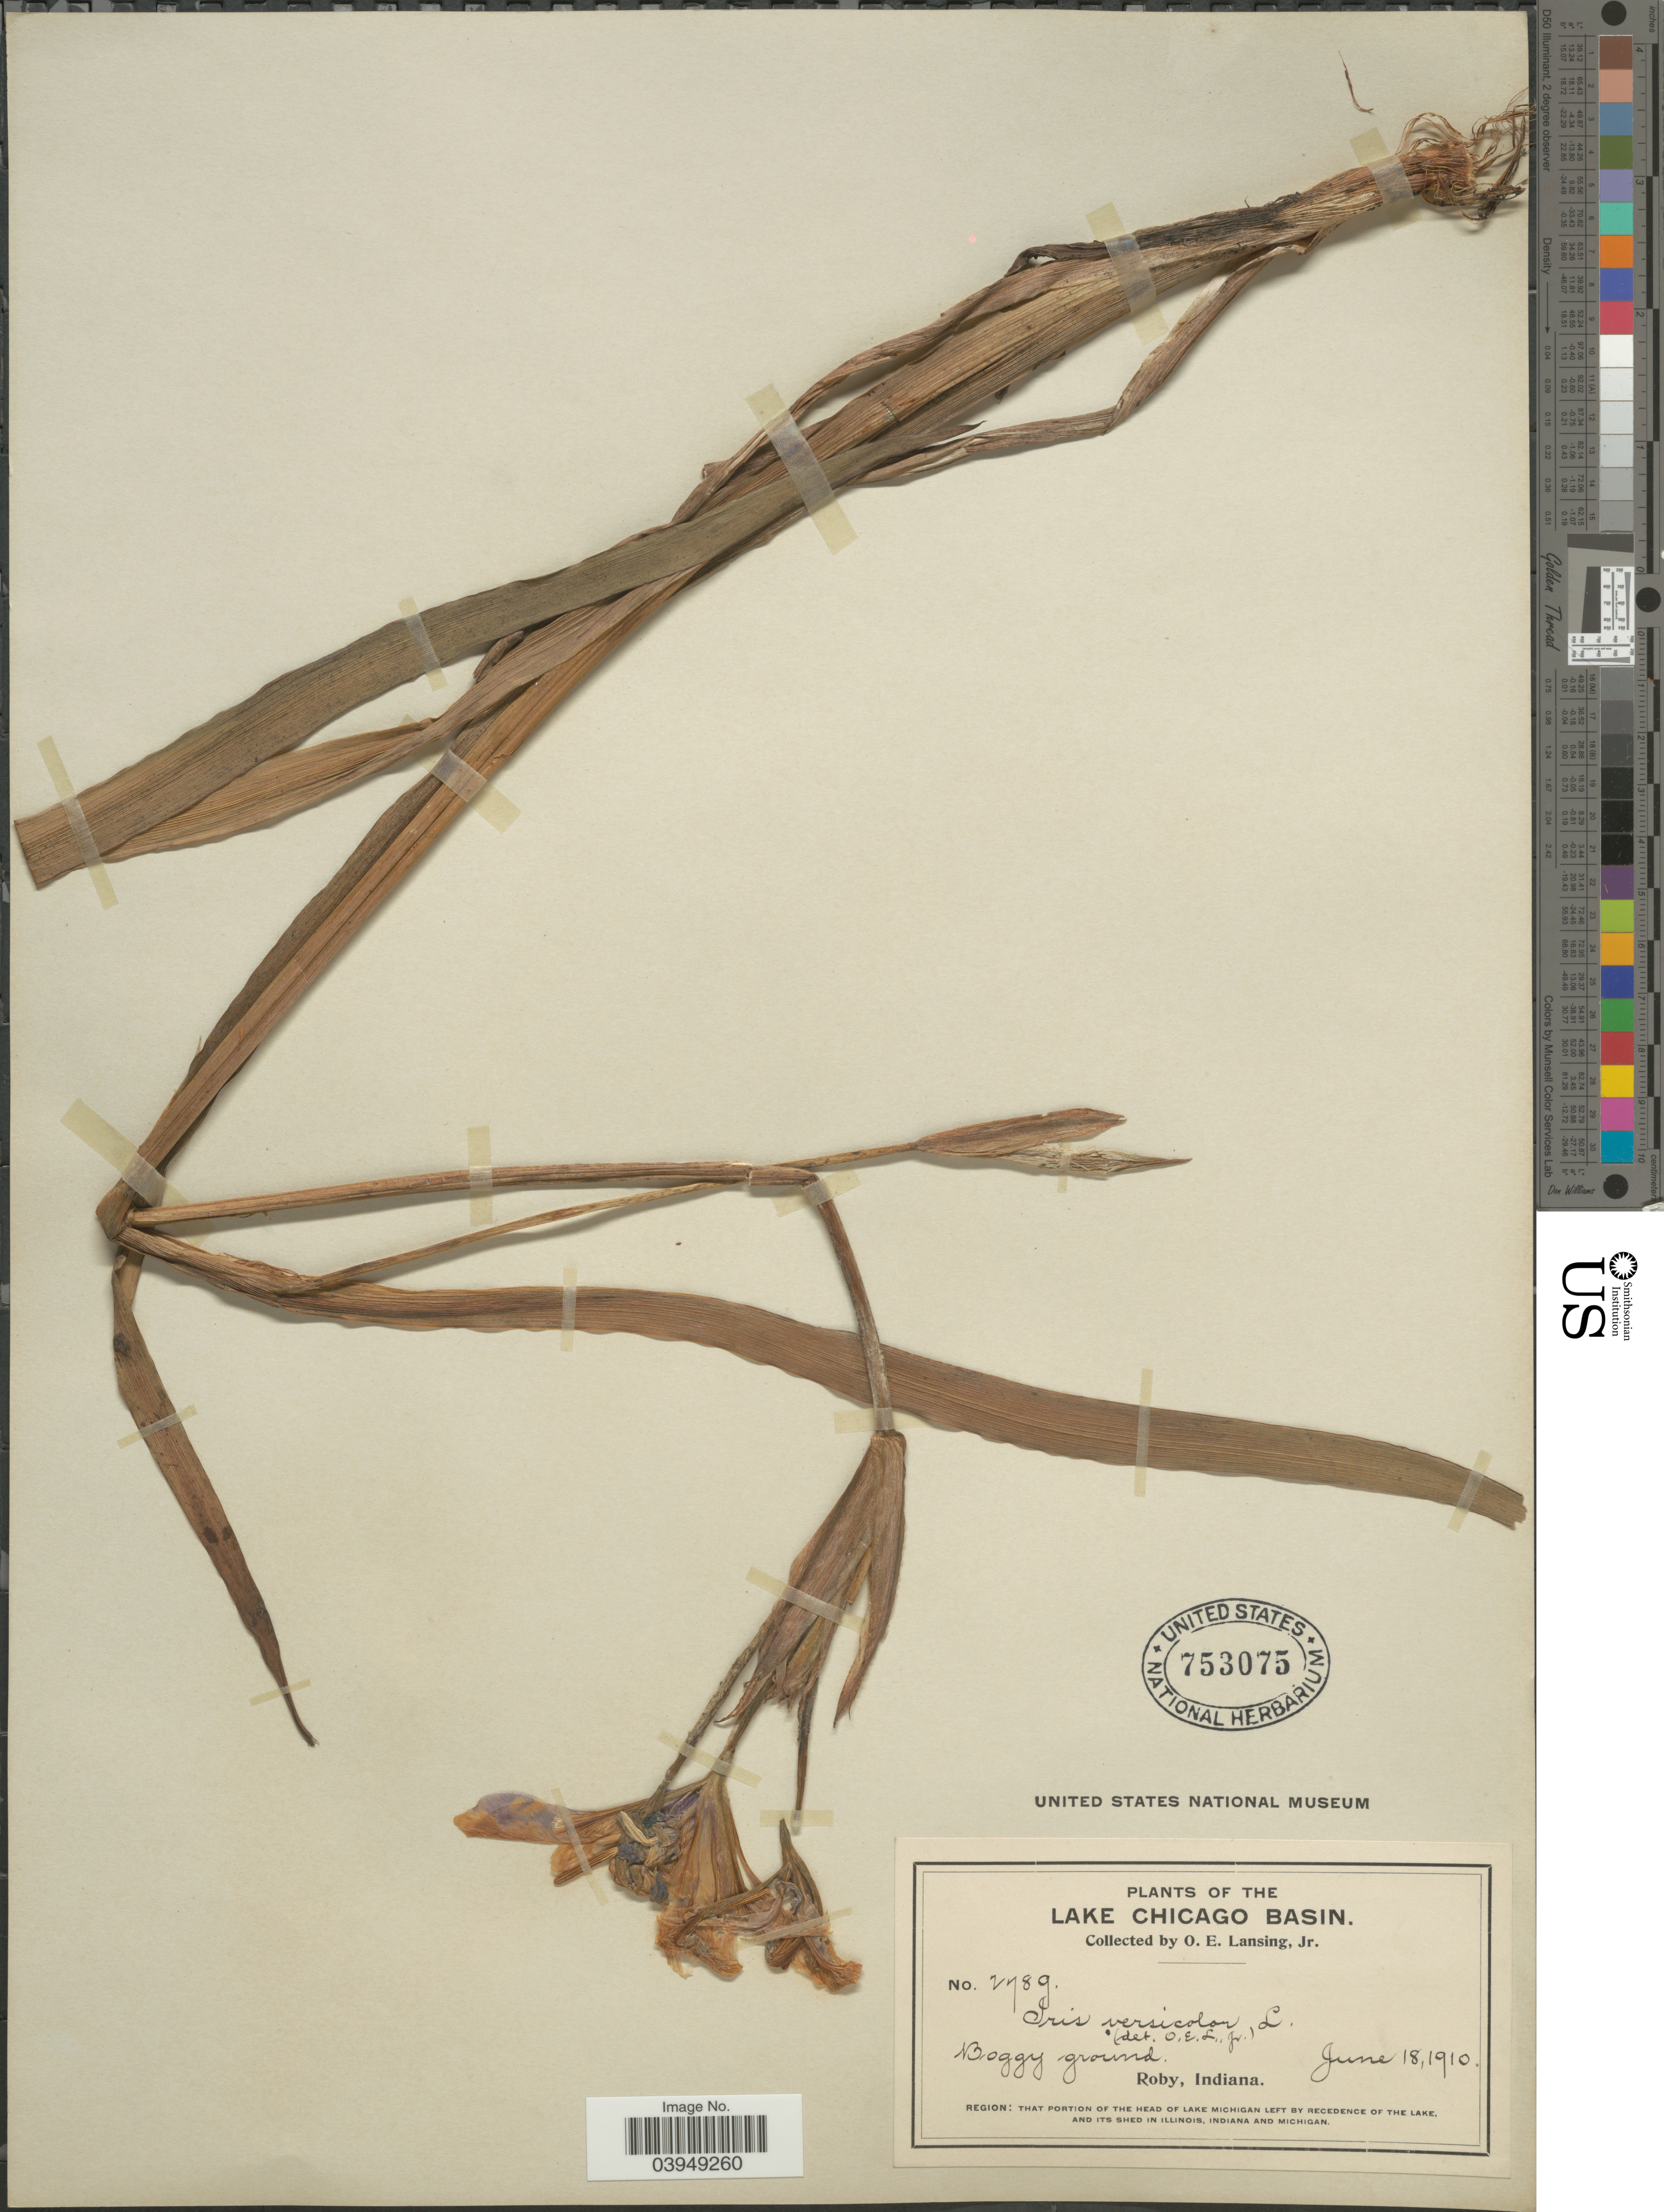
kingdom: Plantae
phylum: Tracheophyta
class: Liliopsida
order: Asparagales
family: Iridaceae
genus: Iris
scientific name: Iris versicolor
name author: L.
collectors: O. Lansing Jr.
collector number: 2789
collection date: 1910-06-18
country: United States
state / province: Indiana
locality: The Chicago Basin. Roby. Region: That portion of the Head of Lake Michigan left by recedence of the Lake, and its shed in Illinois, Indiana and Michigan.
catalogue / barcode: US 753075